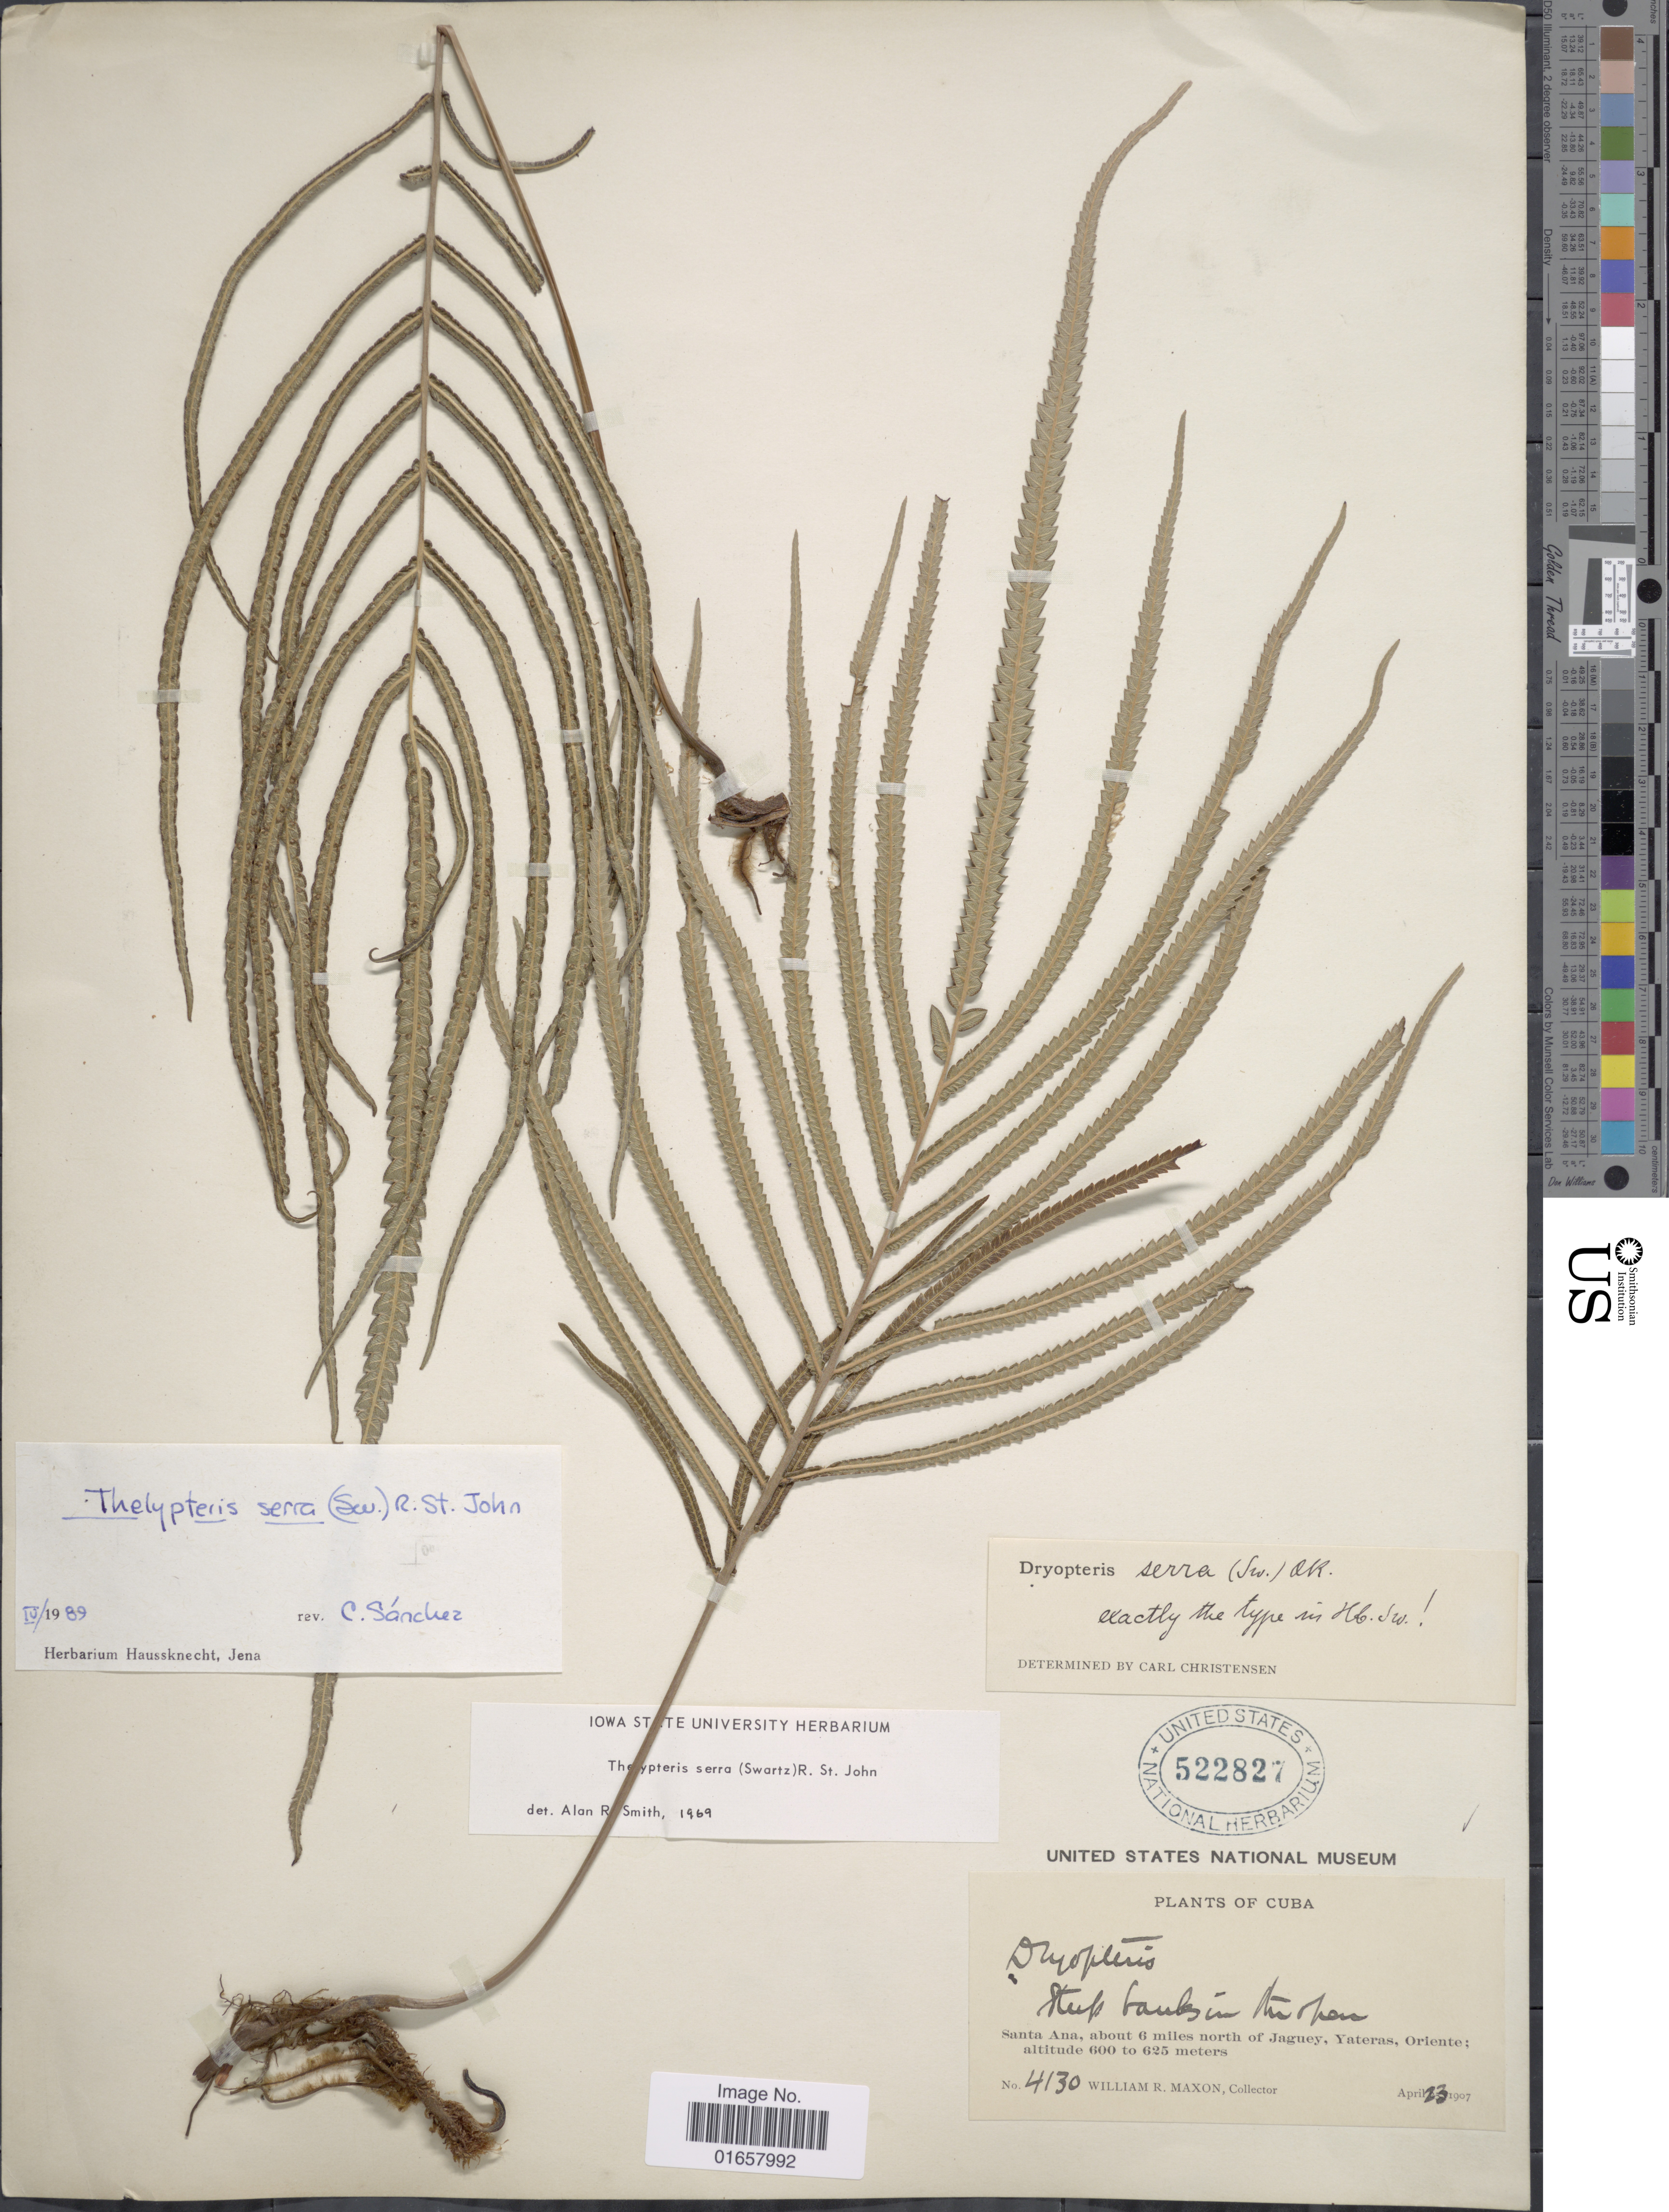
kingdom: Plantae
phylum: Tracheophyta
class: Polypodiopsida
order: Polypodiales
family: Thelypteridaceae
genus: Christella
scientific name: Christella serra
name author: (Sw.) Holttum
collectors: W. R. Maxon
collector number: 4130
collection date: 1907-04-23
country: Cuba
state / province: Oriente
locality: Cuba, Santa Ana, about 6 miles north of Jaguey, Yateras, Oriente.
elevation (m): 600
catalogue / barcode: US 522827